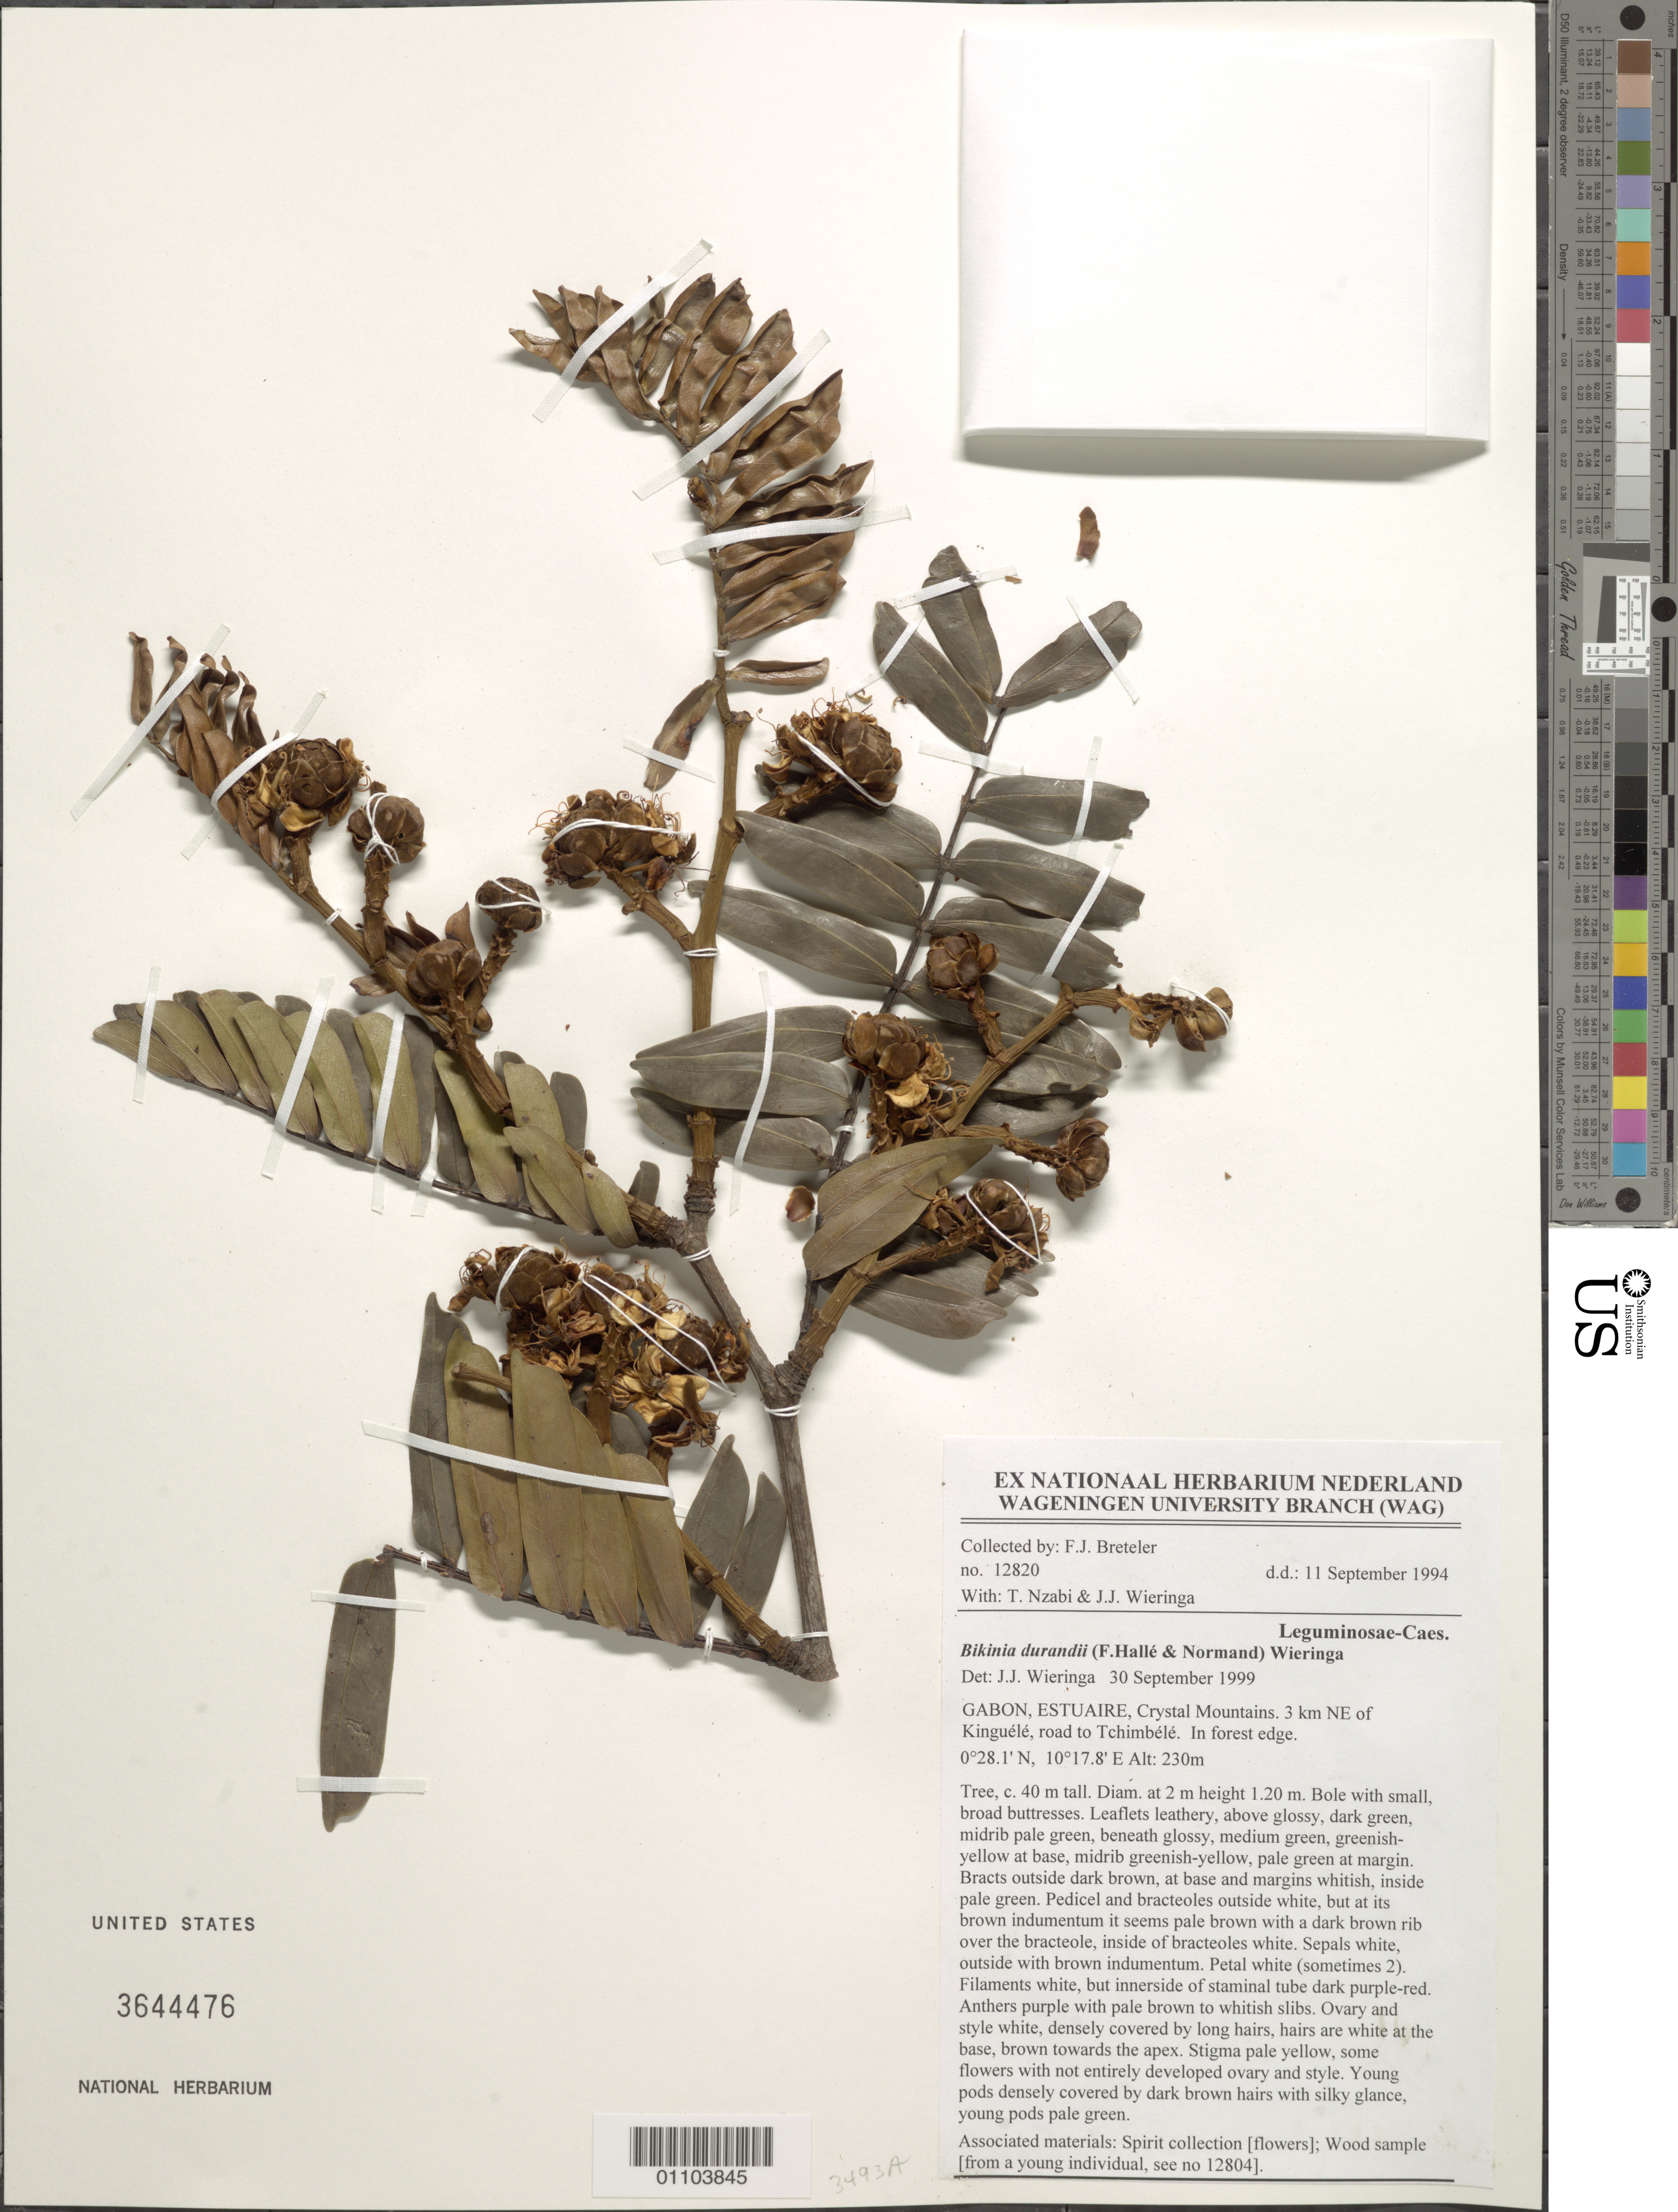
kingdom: Plantae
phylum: Tracheophyta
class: Magnoliopsida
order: Fabales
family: Fabaceae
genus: Bikinia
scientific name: Bikinia durandii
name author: (F. Hallé & Normand) Wieringa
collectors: F. J. Breteler, T. Nzabi & J. J. Wieringa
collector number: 12820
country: Gabon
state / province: Estuaire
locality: Crystal Mountrains, NE of Kinguele, road to Tchimbele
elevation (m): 230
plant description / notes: See alcohol and wood collection #12804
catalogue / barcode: US 3644476